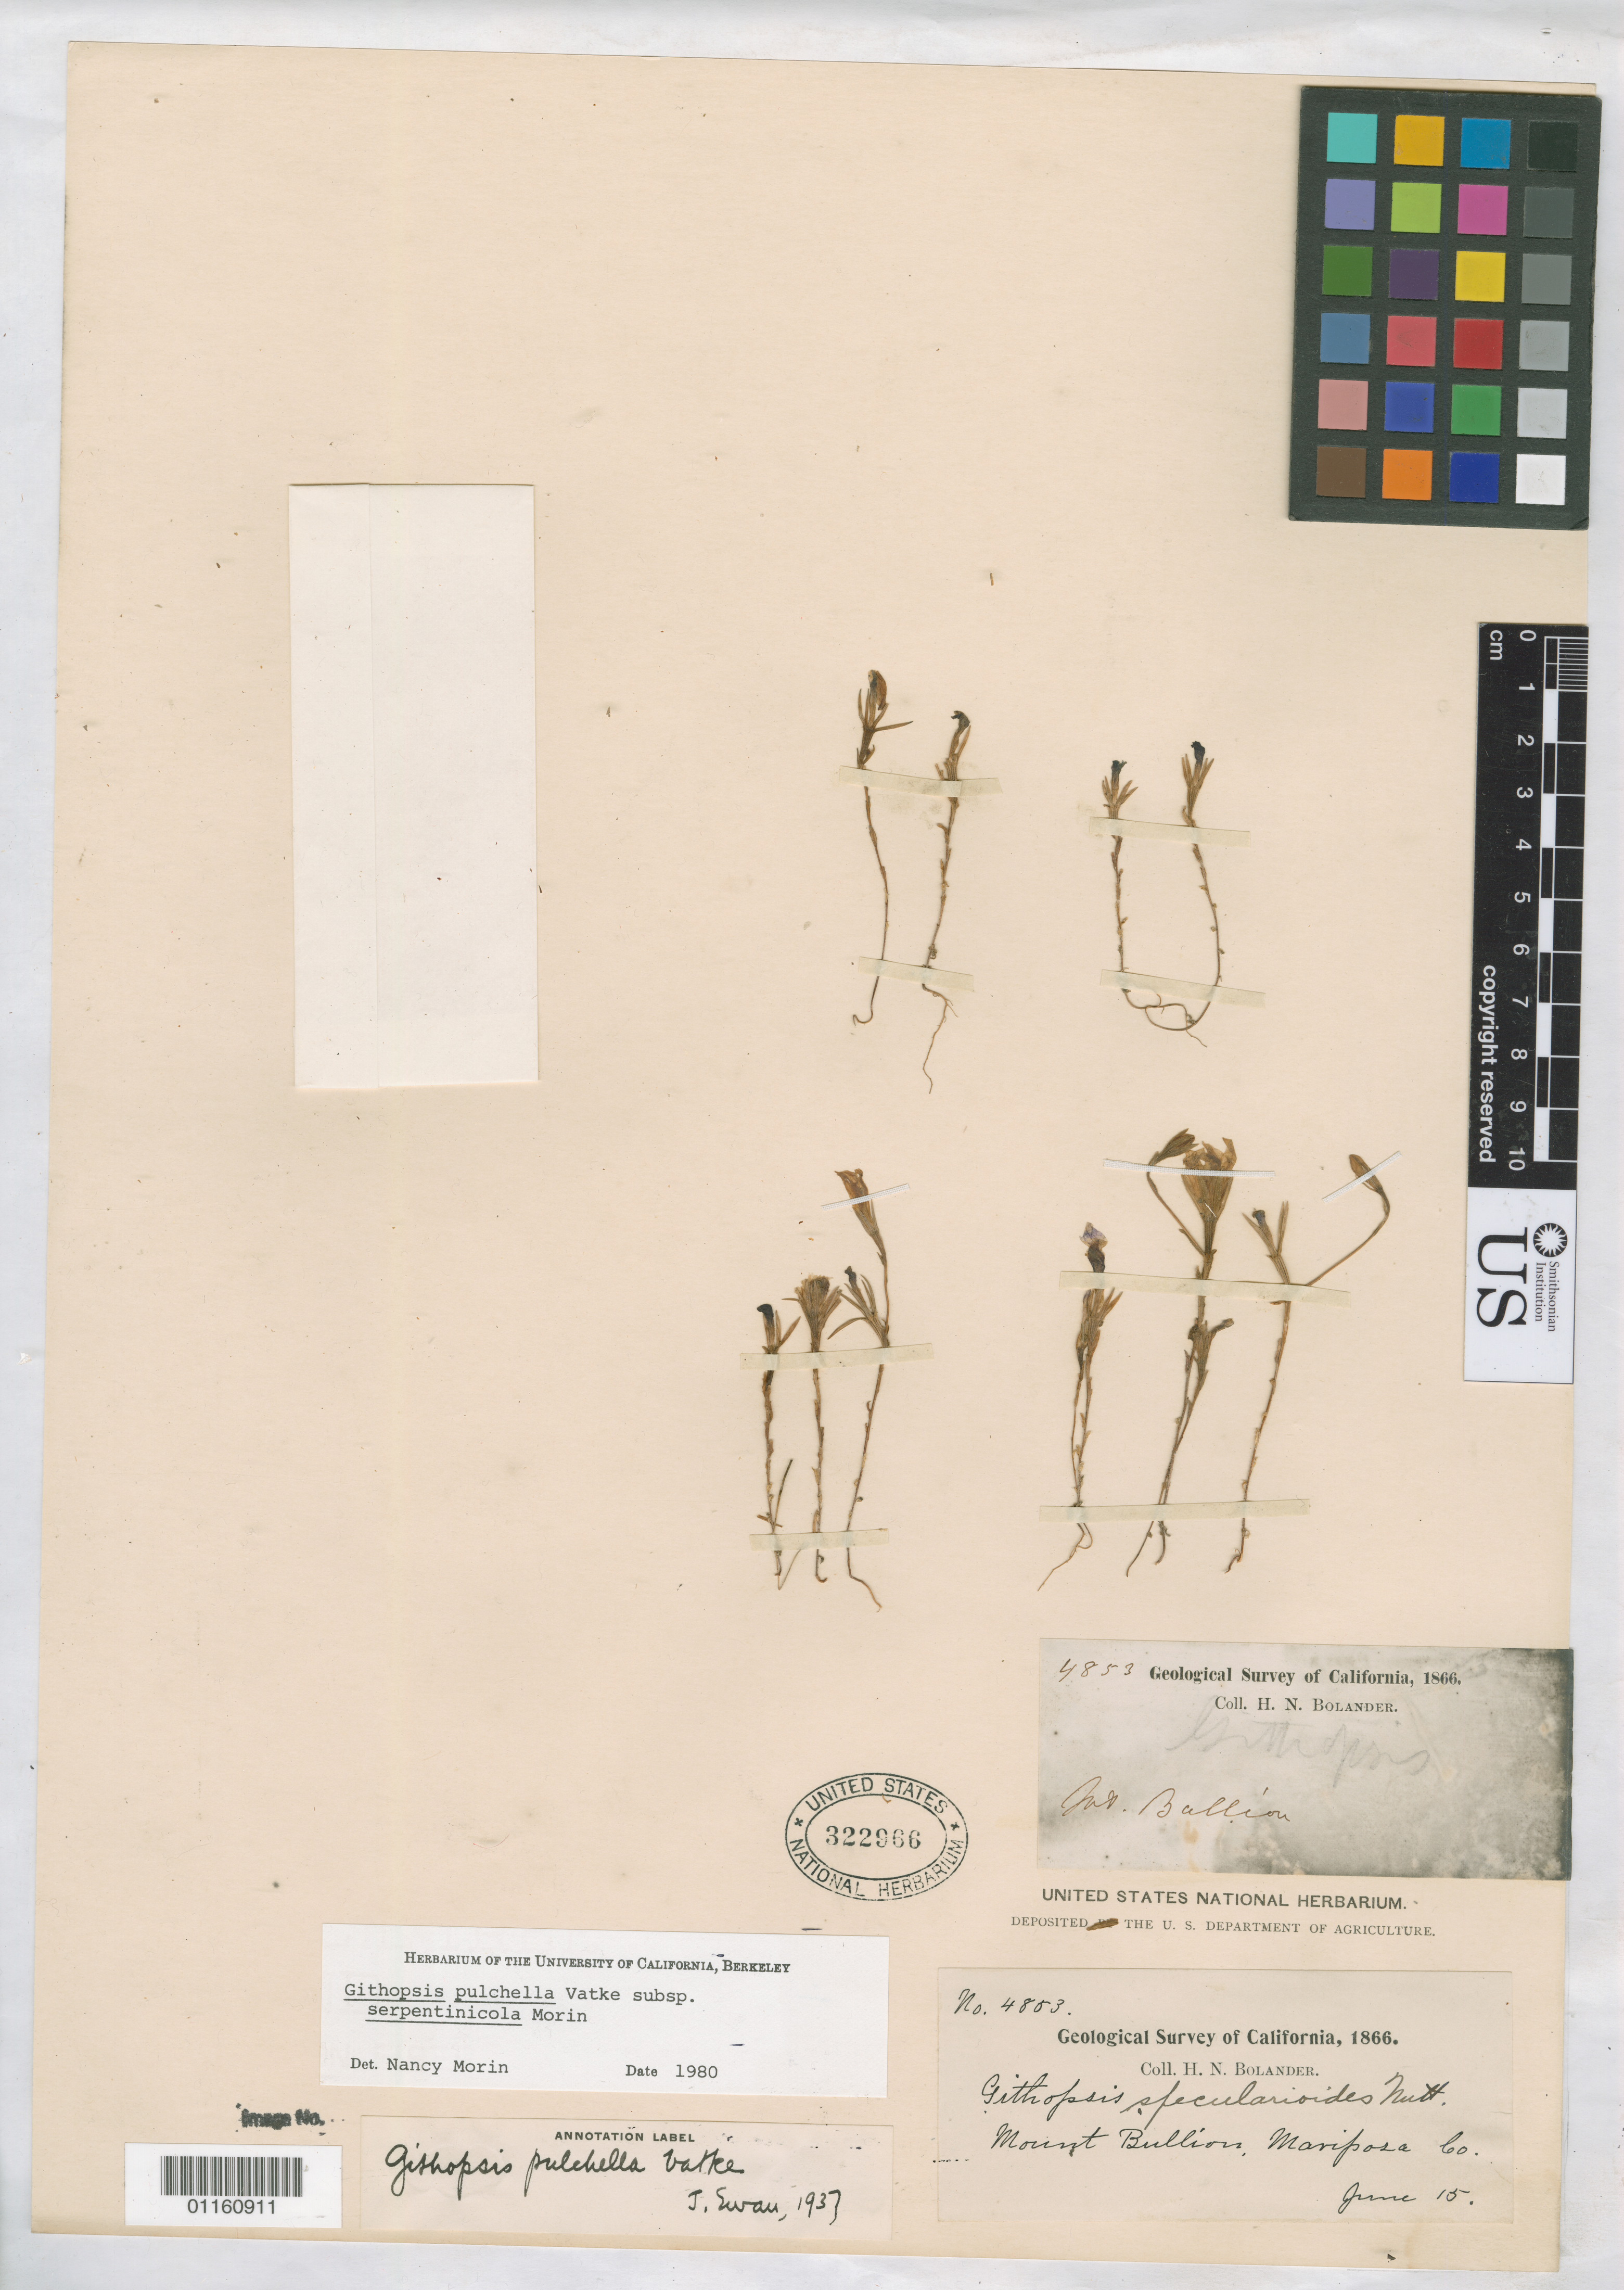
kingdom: Plantae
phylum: Tracheophyta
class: Magnoliopsida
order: Asterales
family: Campanulaceae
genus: Githopsis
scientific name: Githopsis pulchella subsp. serpentinicola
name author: Morin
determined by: Morin, Nancy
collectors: H. Bolander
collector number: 4853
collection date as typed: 15 Jun 1866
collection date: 1866-06-15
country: United States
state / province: California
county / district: Mariposa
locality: Mount Bullion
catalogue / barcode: US 322966